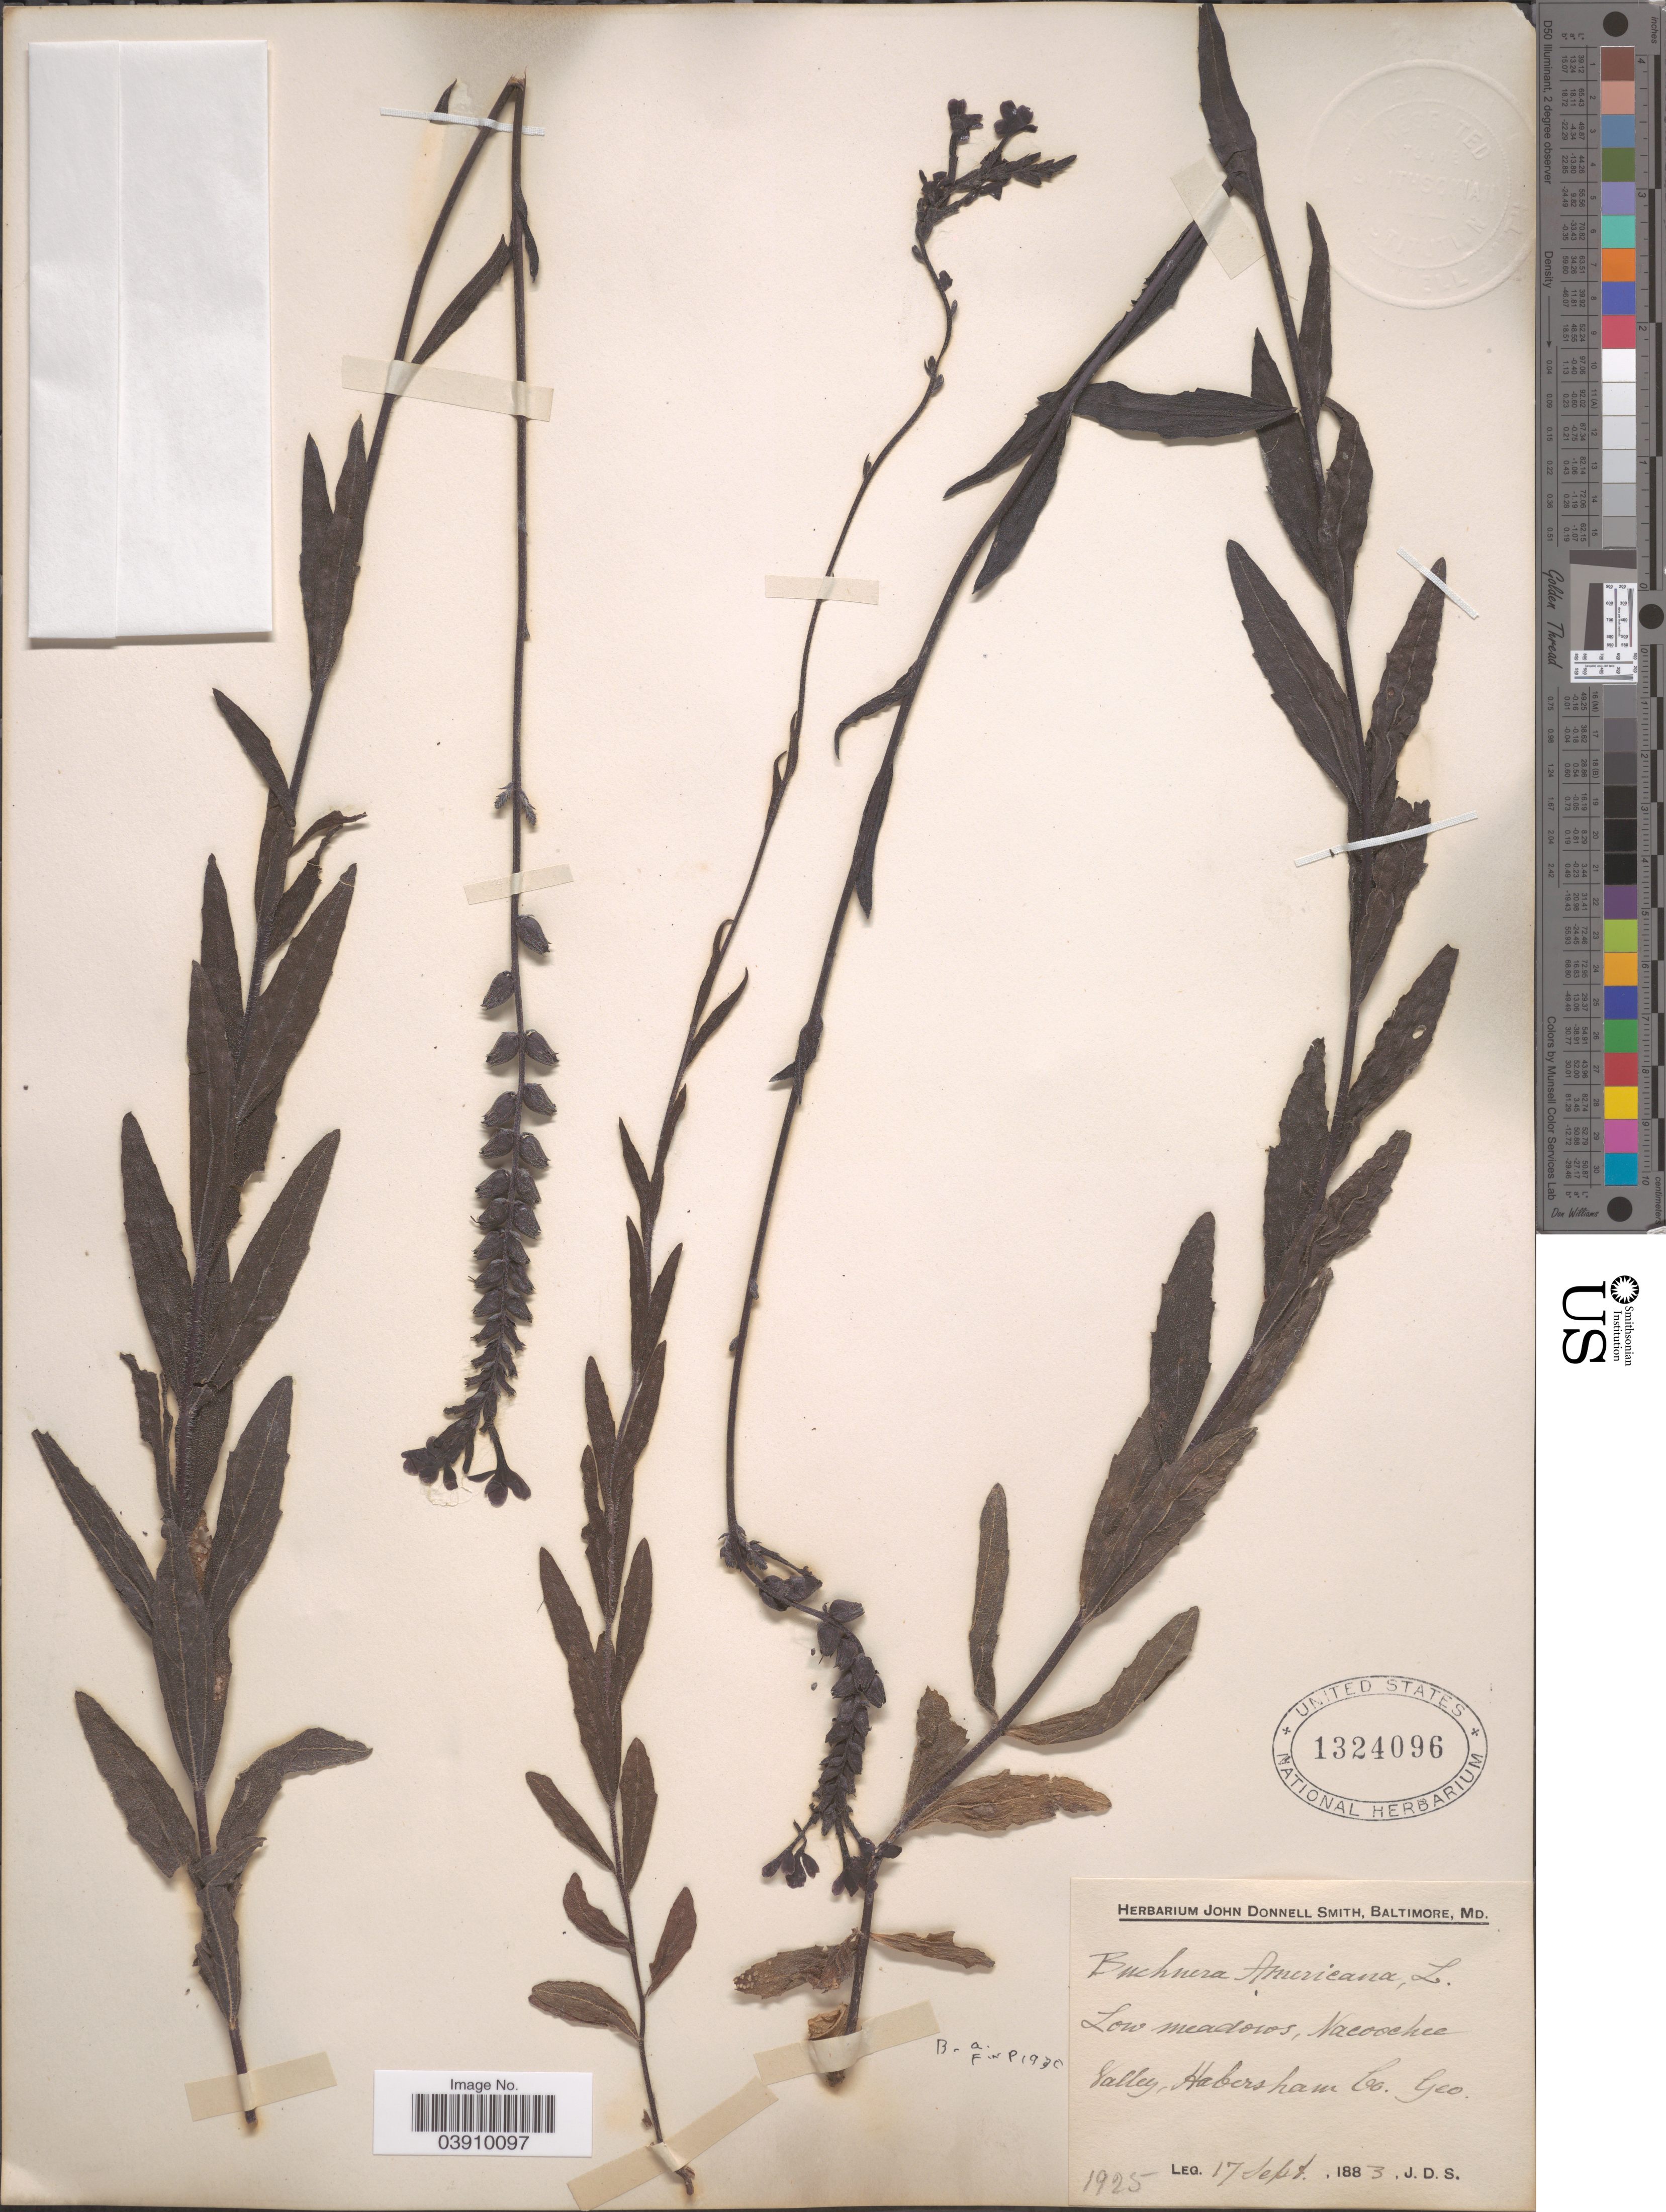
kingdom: Plantae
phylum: Tracheophyta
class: Magnoliopsida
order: Lamiales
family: Orobanchaceae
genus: Buchnera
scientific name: Buchnera americana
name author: L.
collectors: J. Donnell Smith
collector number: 1925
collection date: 1883-09-17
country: United States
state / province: Georgia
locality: Low meadows, Nacoochee Valley, Habersham Co.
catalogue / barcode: US 1324096